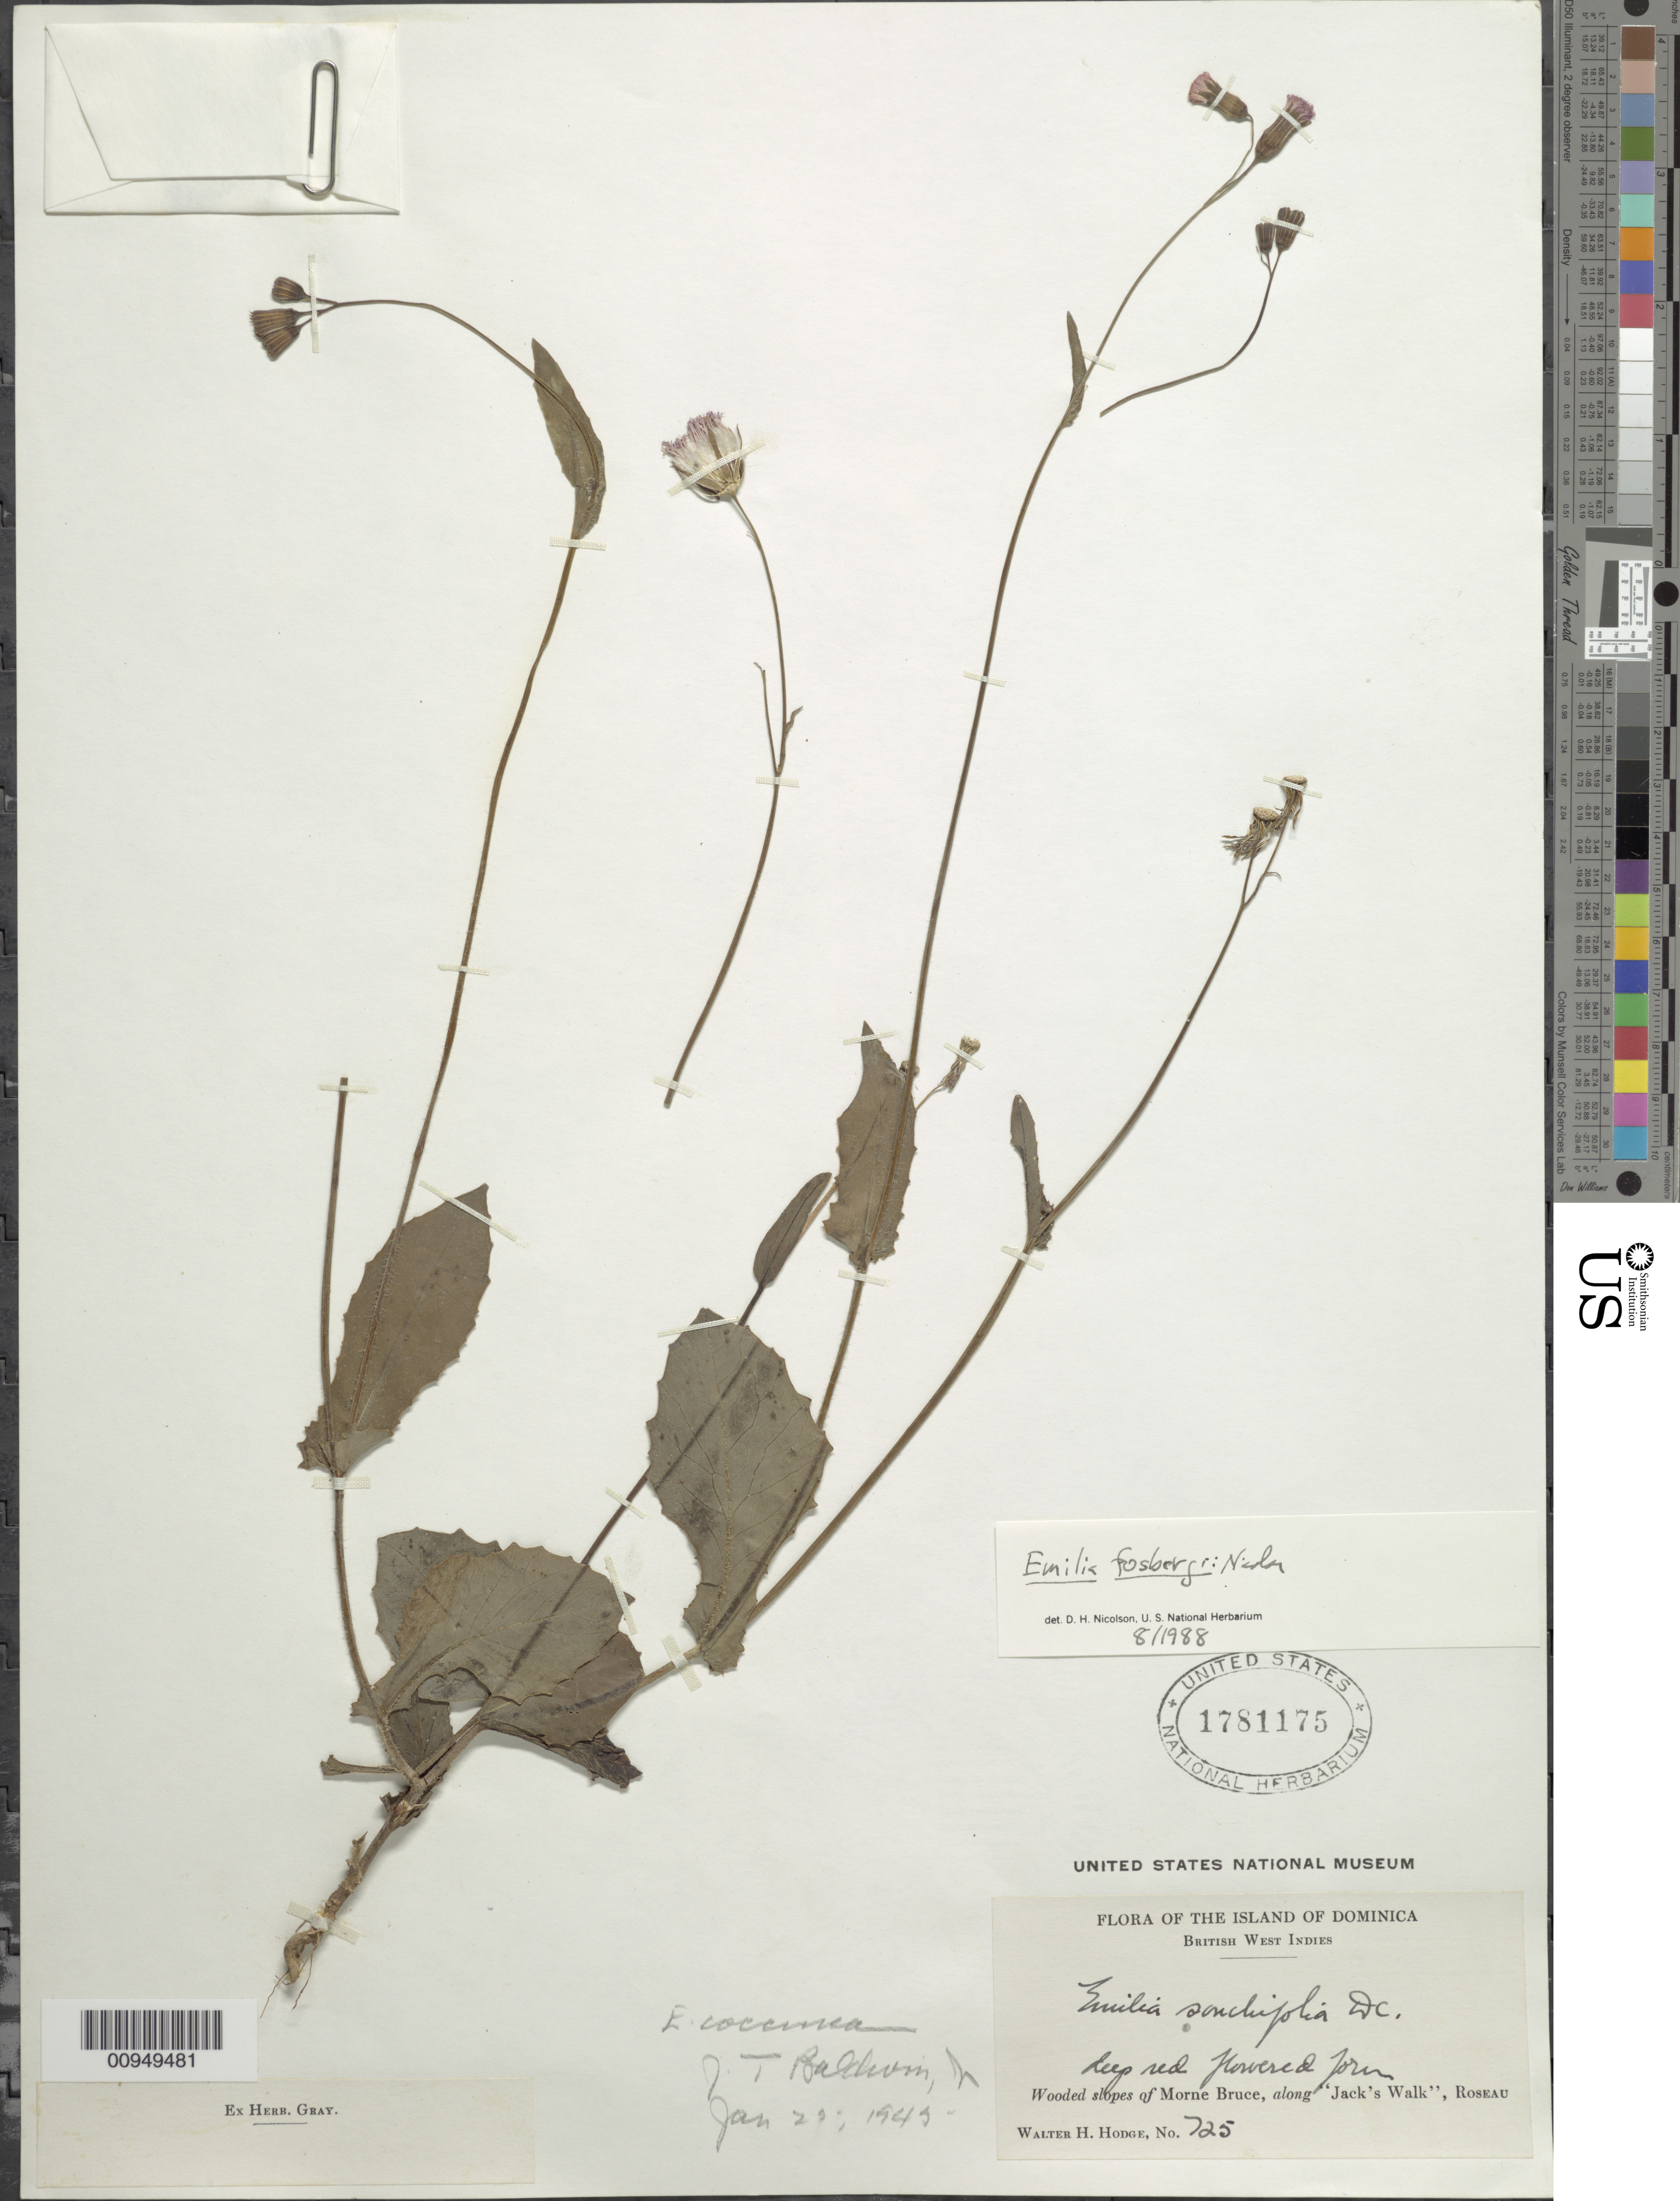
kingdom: Plantae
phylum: Tracheophyta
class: Magnoliopsida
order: Asterales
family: Asteraceae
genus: Emilia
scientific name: Emilia fosbergii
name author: Nicolson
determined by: Nicolson, Dan H.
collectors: W. Hodge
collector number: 725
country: Dominica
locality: Slopes of Morned Bruce, along "Jack's Walk", Roseau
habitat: Wooded slopes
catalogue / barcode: US 1781175